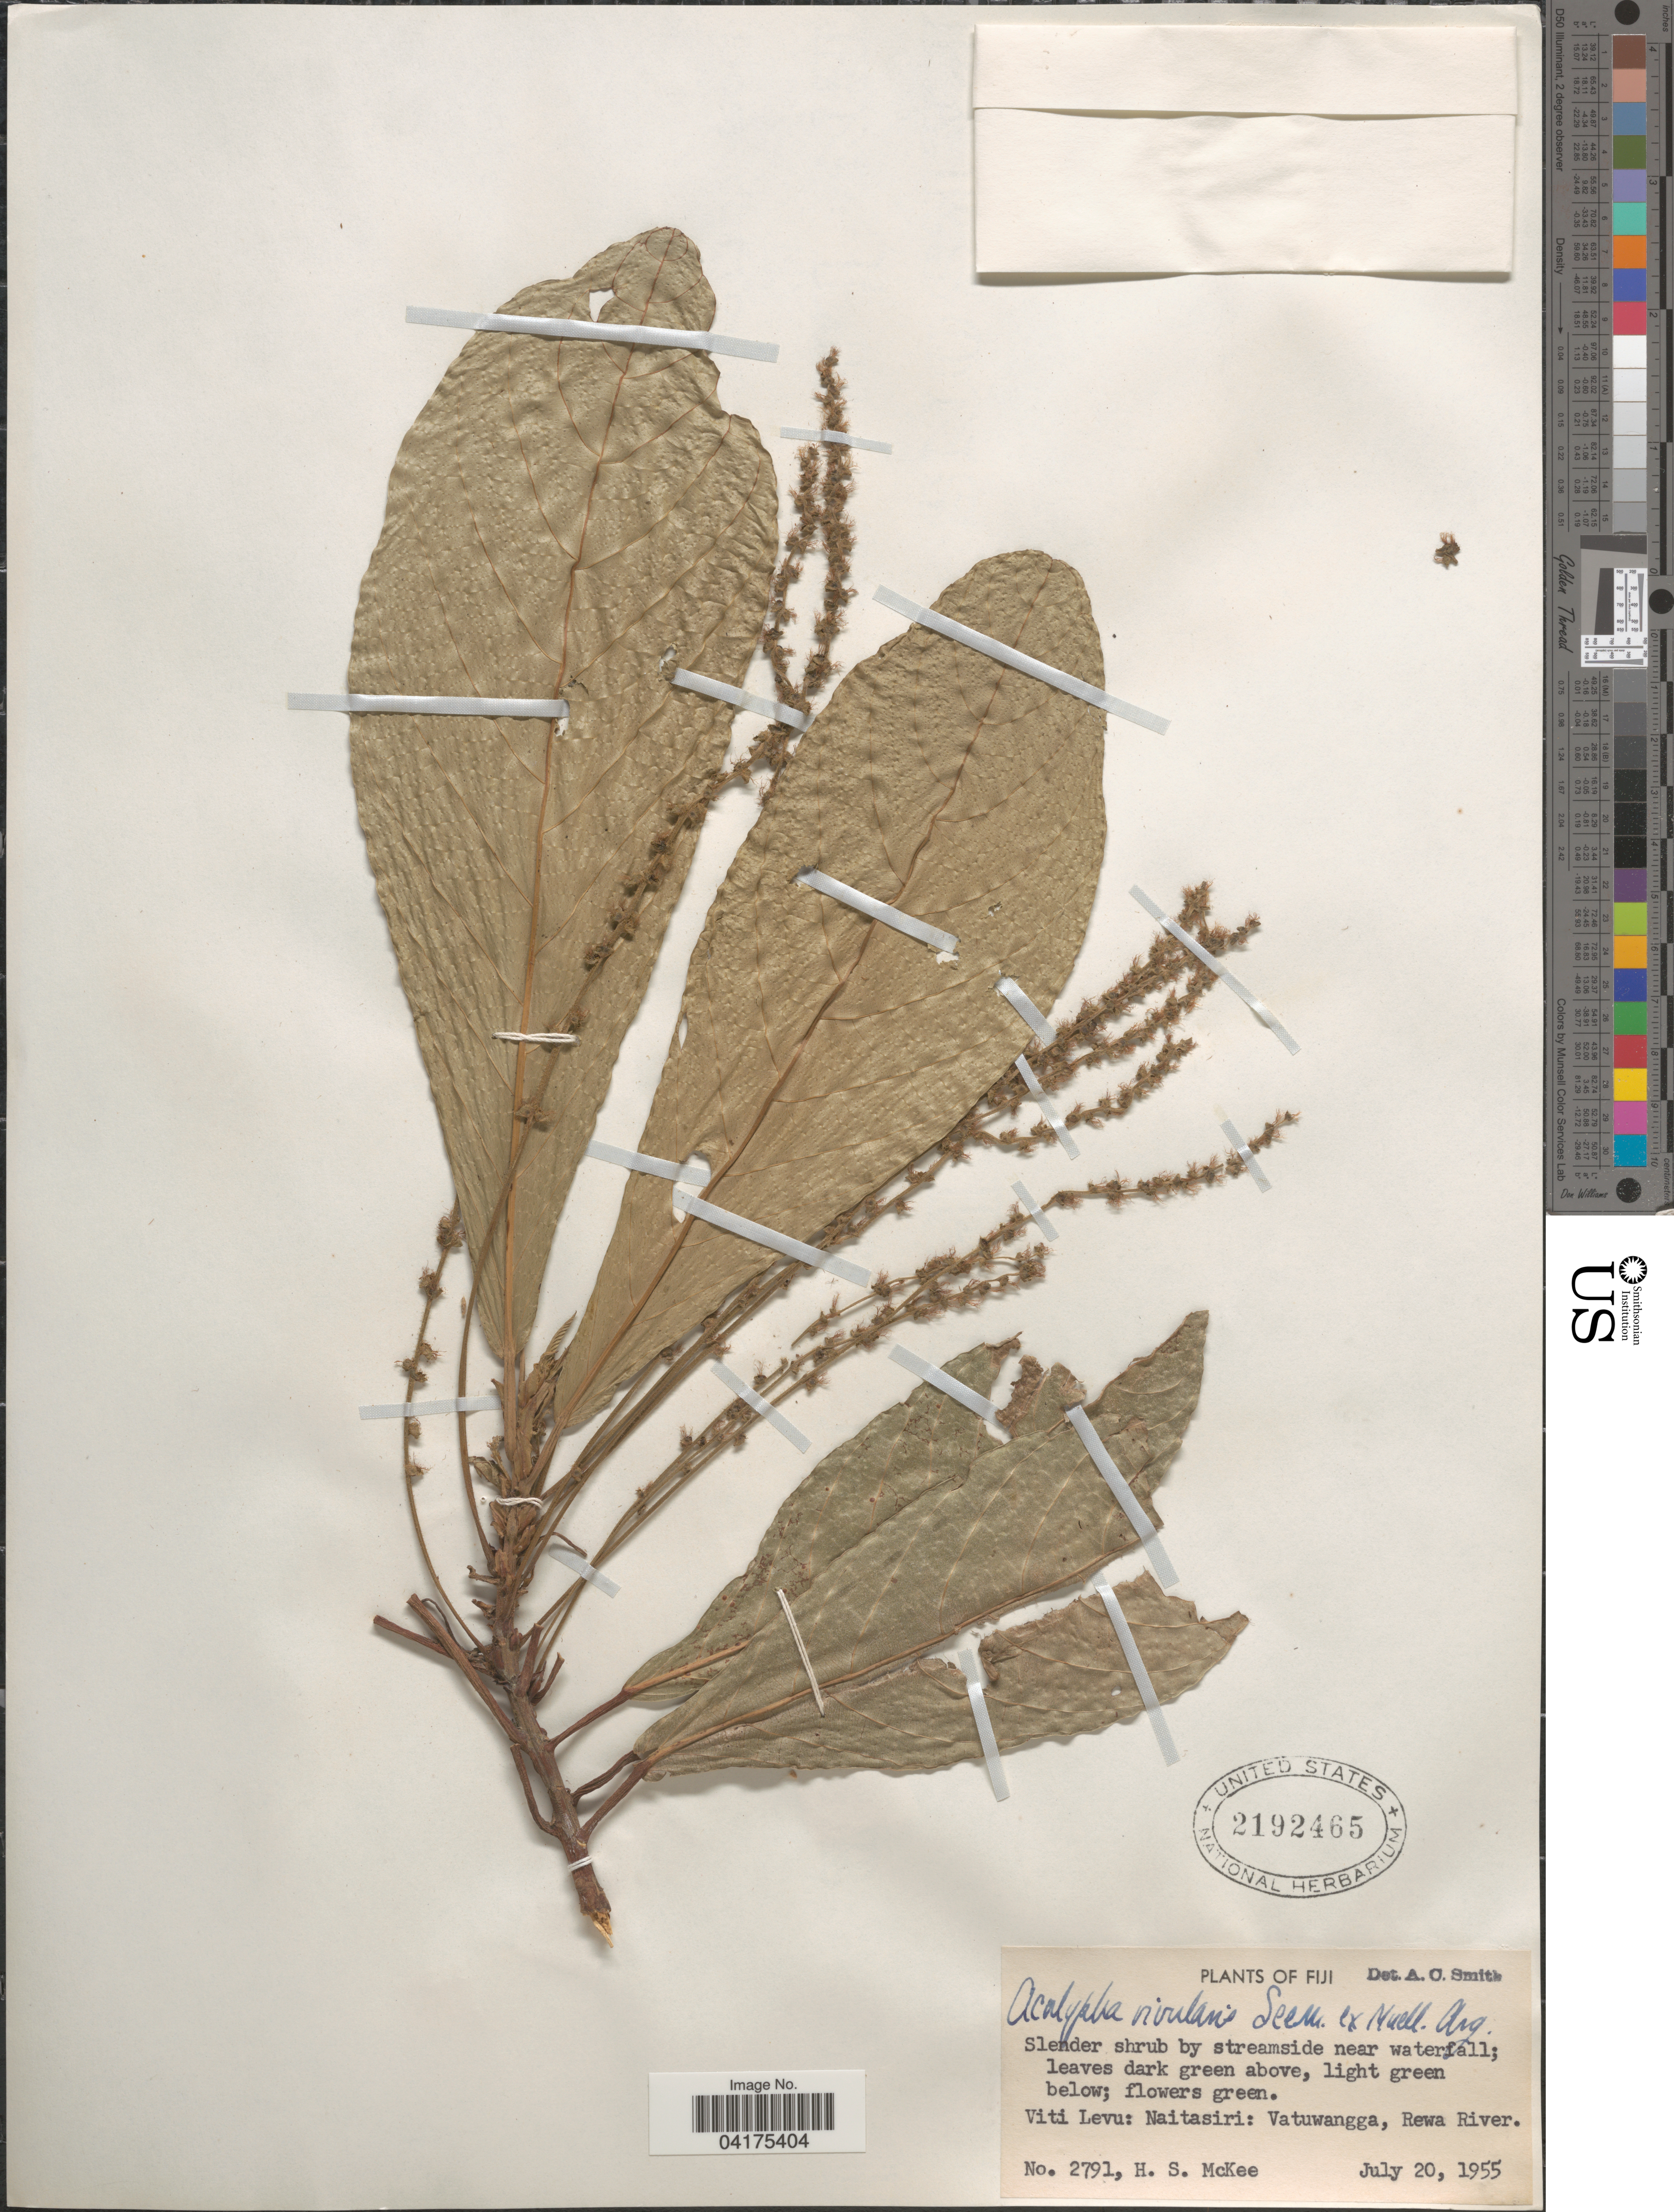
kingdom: Plantae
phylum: Tracheophyta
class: Magnoliopsida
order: Malpighiales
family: Euphorbiaceae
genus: Acalypha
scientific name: Acalypha rivularis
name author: Seem.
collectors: H. S. McKee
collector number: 2791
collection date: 1955-07-20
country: Fiji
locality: Viti Levu: Naitasiri: Vatuwangga, Rewa River.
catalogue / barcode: US 2192465